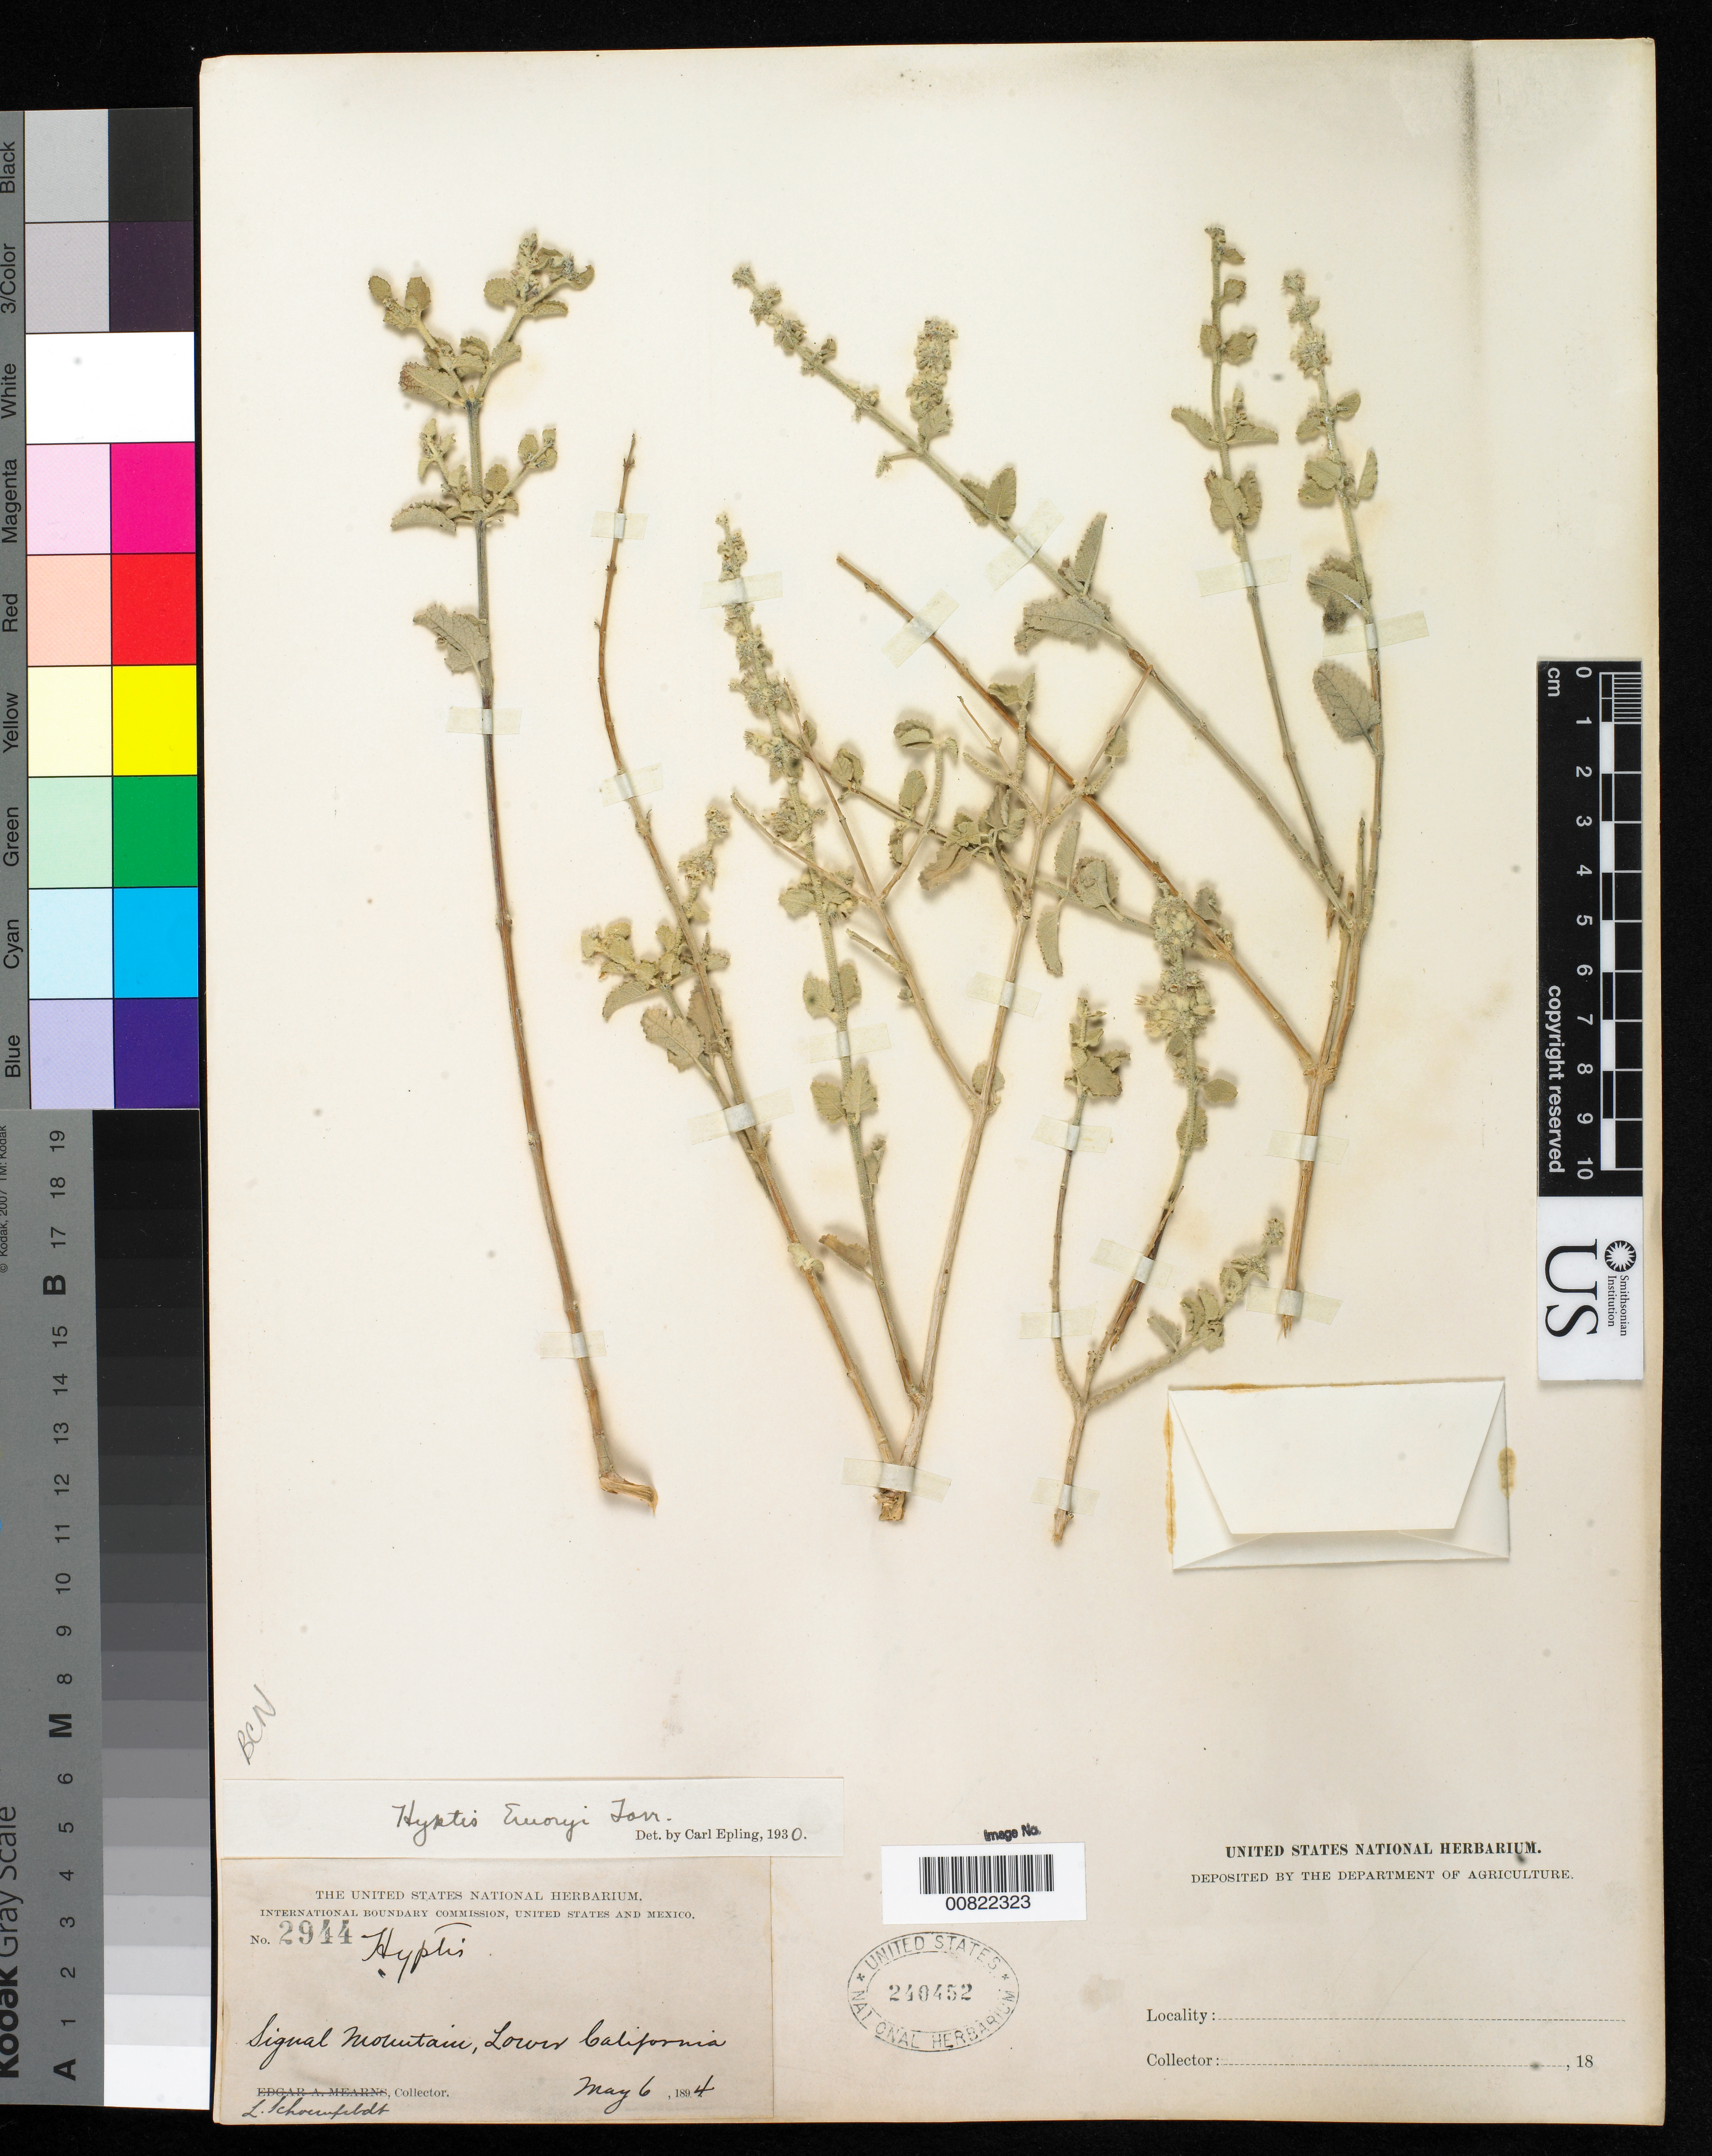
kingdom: Plantae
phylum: Tracheophyta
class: Magnoliopsida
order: Lamiales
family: Lamiaceae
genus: Hyptis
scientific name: Hyptis emoryi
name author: Torr. in Ives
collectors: L. Schoenfeldt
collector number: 2944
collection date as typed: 06 May 1894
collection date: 1894-05-06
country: Mexico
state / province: Baja California Norte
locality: Signal Mountain, Baja California.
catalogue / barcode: US 240452